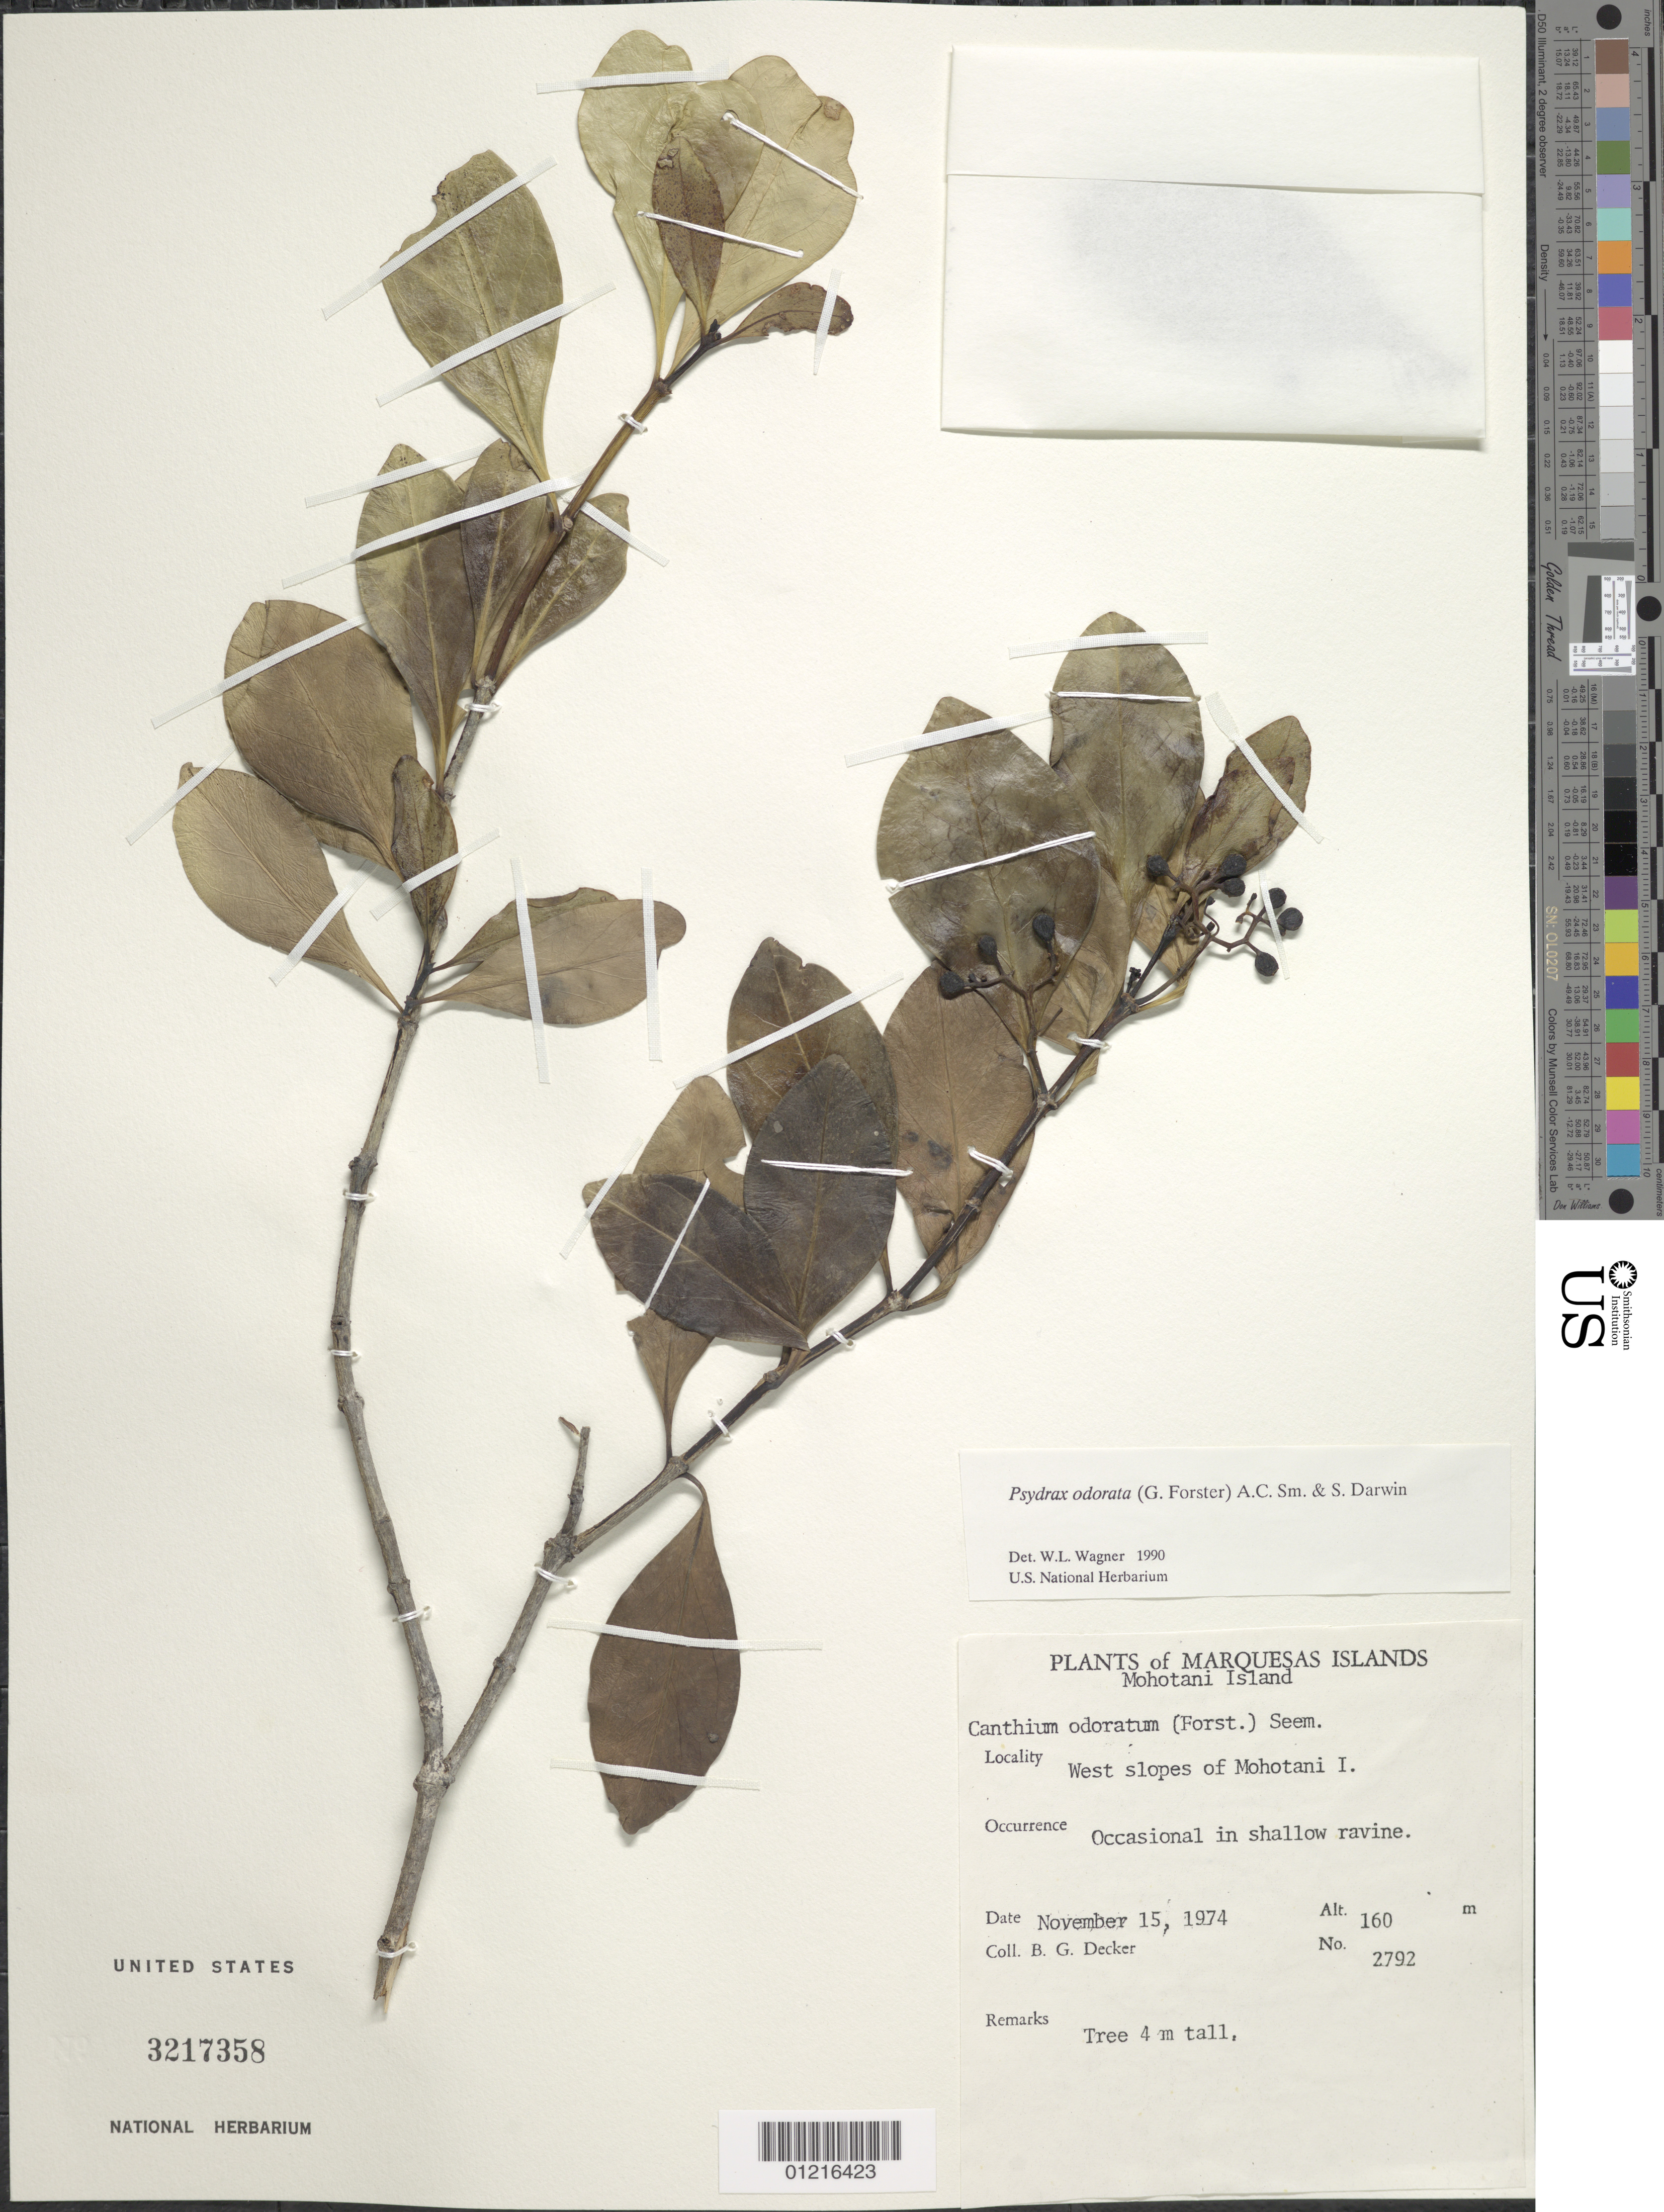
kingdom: Plantae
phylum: Tracheophyta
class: Magnoliopsida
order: Gentianales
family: Rubiaceae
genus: Psydrax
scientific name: Psydrax odorata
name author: (G. Forst.) A.C. Sm. & S.P. Darwin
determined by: Wagner, W. L., (BOT), Smithsonian Institution - National Museum of Natural History (UNITED STATES)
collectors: B. G. Decker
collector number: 2792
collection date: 1974-11-15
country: French Polynesia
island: Mohotani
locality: W slope of island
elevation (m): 160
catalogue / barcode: US 3217358